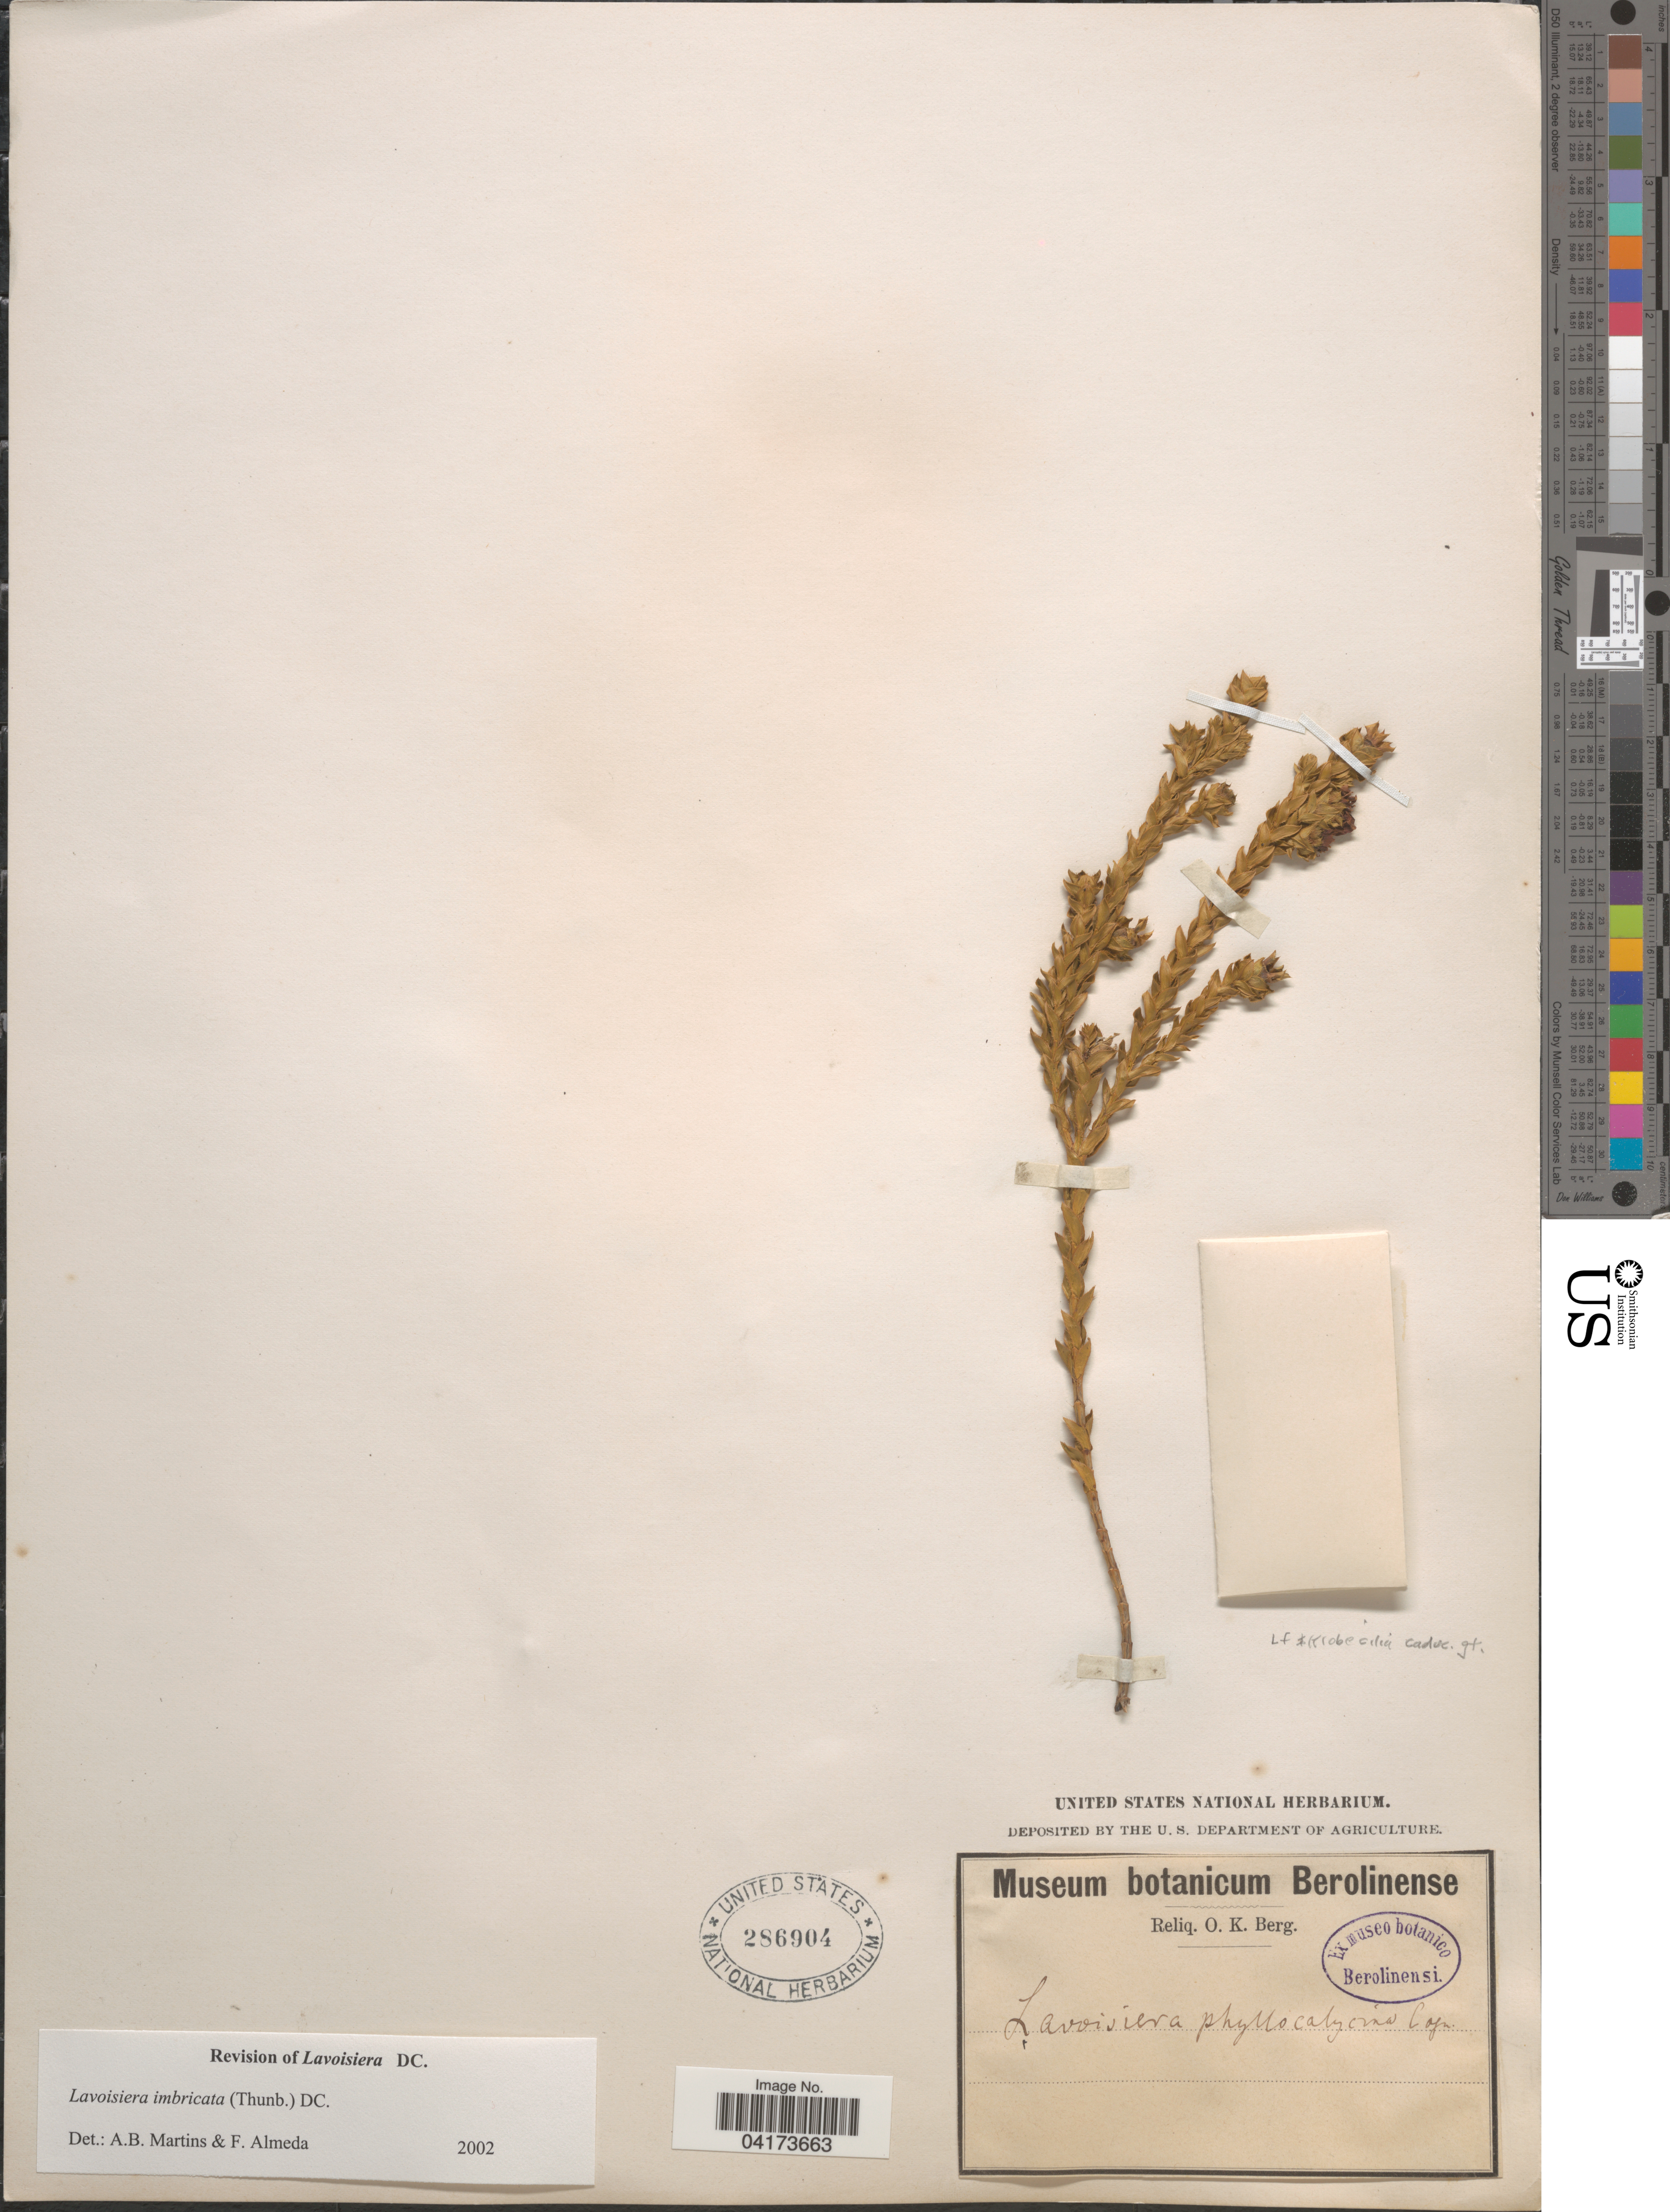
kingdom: Plantae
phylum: Tracheophyta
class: Magnoliopsida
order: Myrtales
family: Melastomataceae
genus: Microlicia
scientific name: Microlicia cataphracta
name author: (DC.) Alves Versiane & R. Romero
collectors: O. K. Berg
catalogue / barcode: US 286904